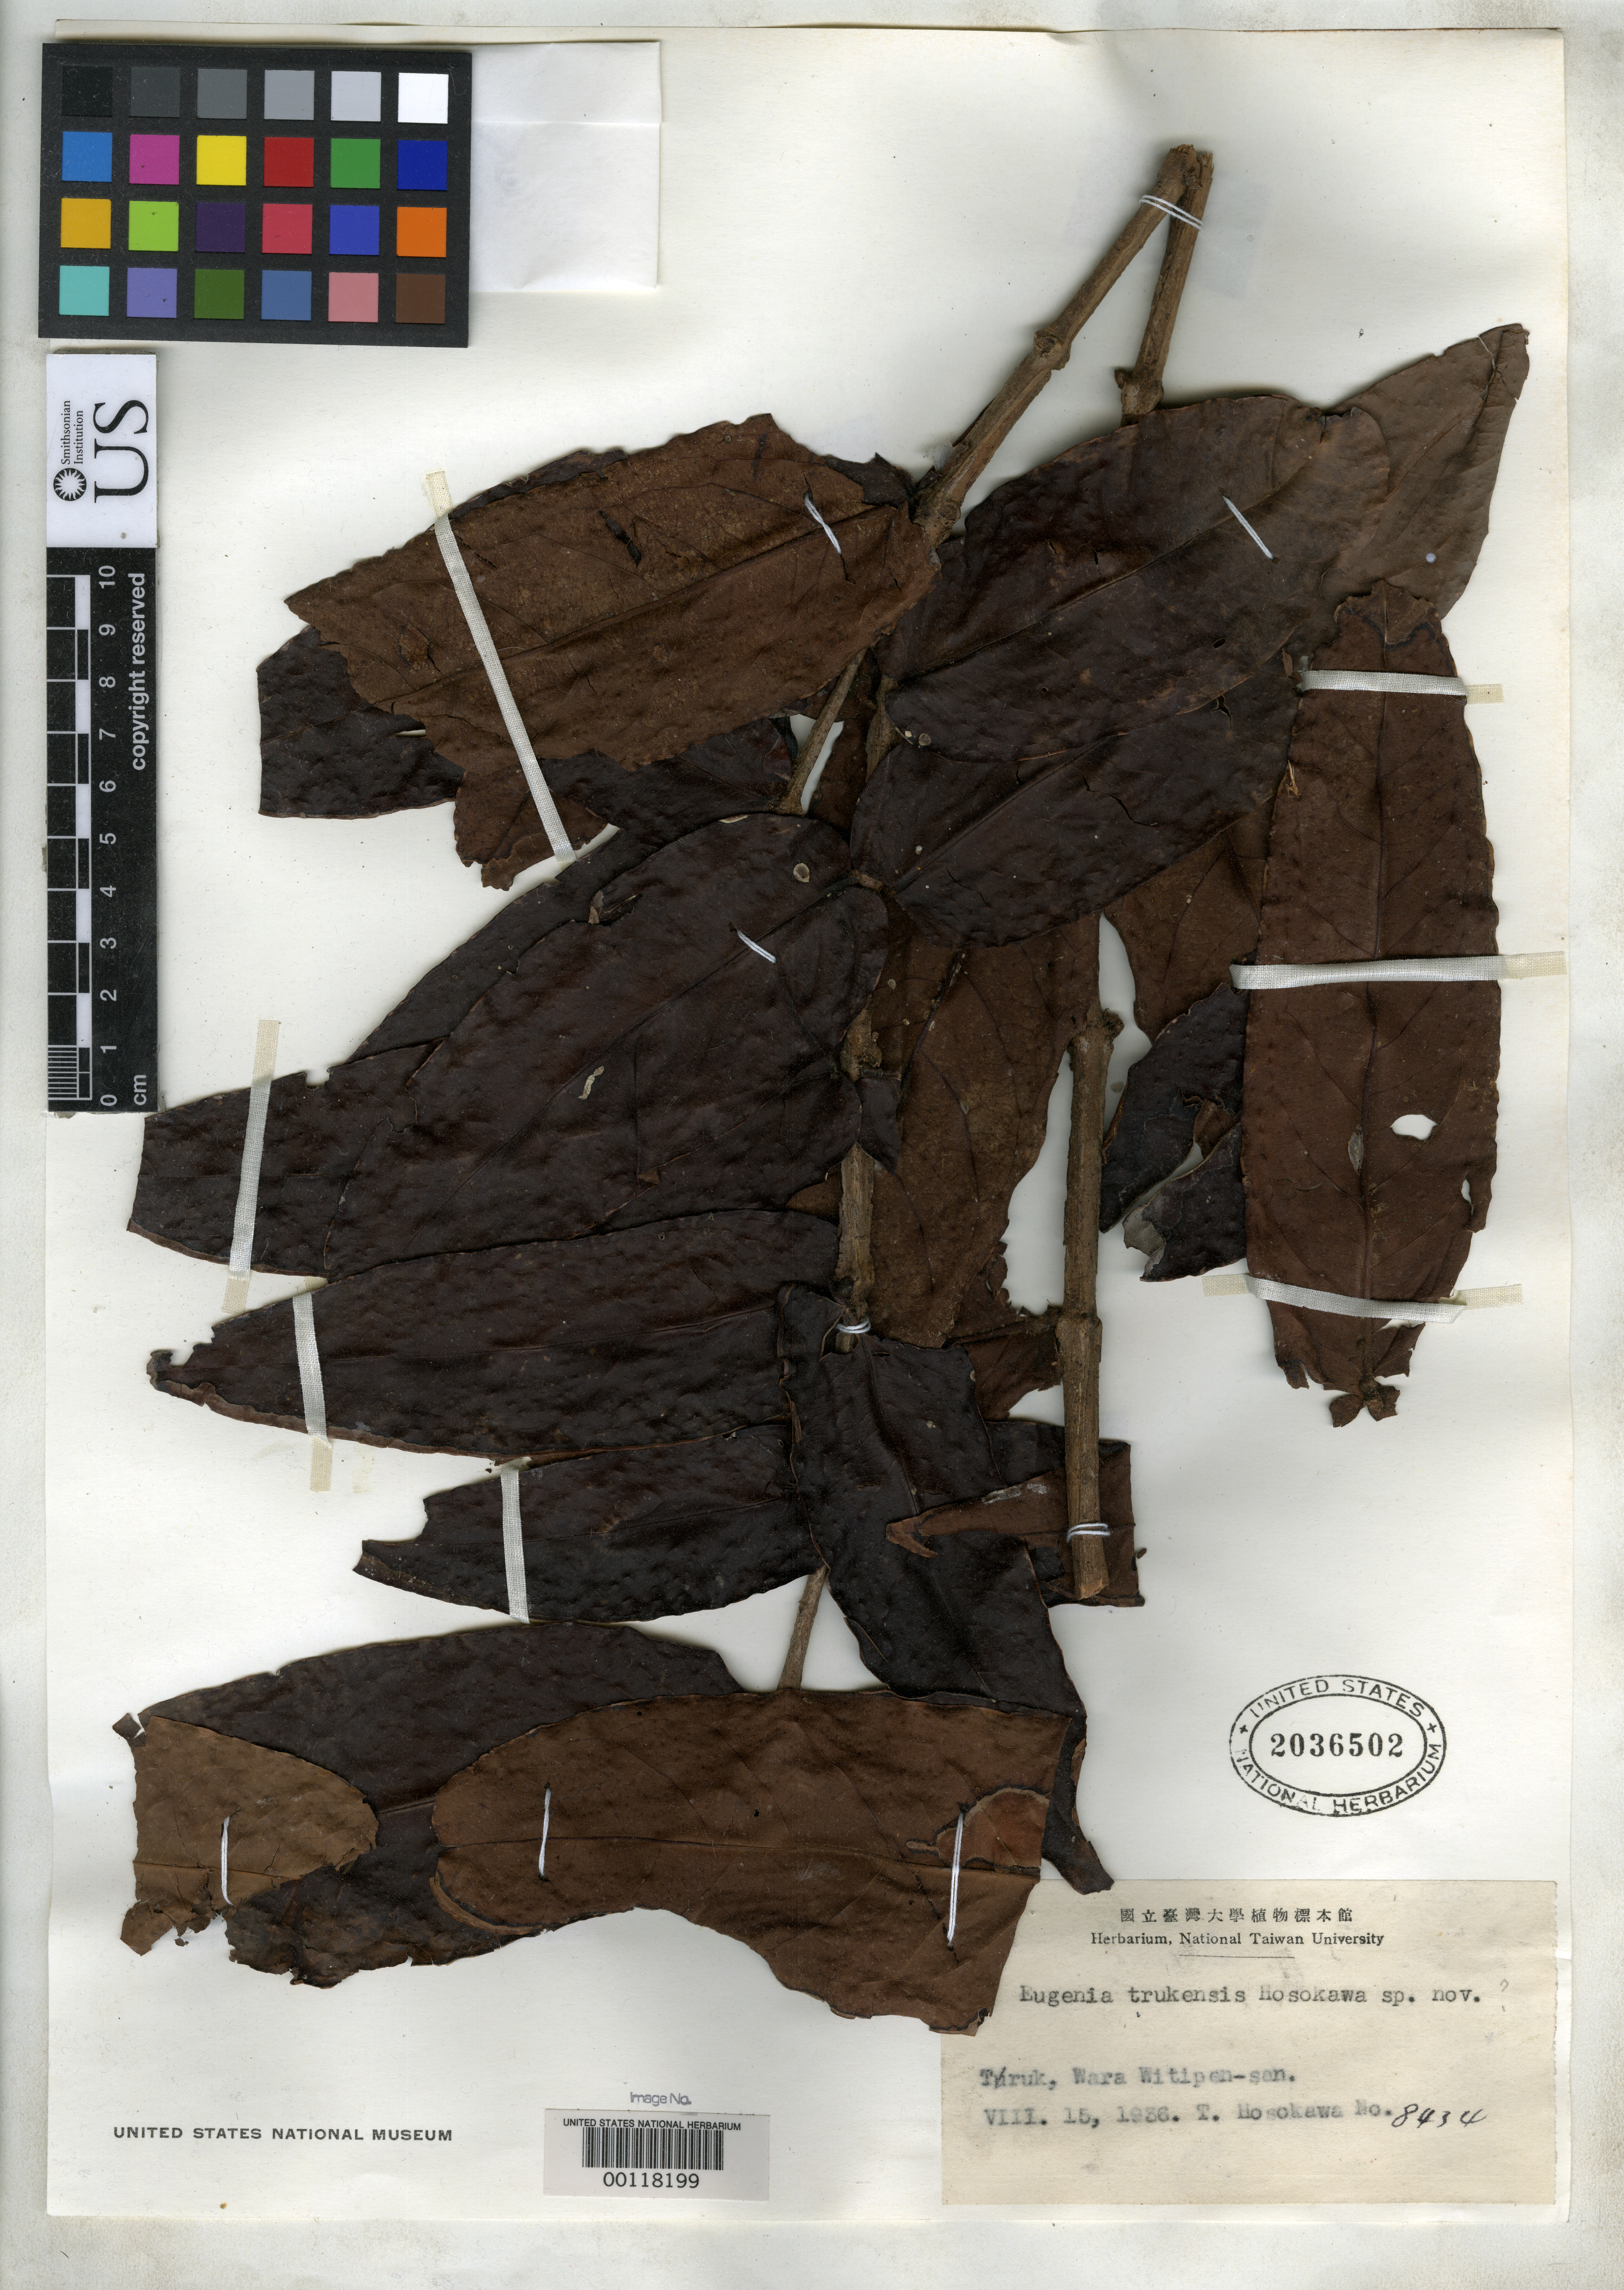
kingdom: Plantae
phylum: Tracheophyta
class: Magnoliopsida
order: Myrtales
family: Myrtaceae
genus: Eugenia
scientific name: Eugenia trukensis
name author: Hosok.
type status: Type Fragment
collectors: T. Hosokawa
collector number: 8434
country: Micronesia, Federated States of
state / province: Truk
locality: Truk Islands.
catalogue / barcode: US 2036502